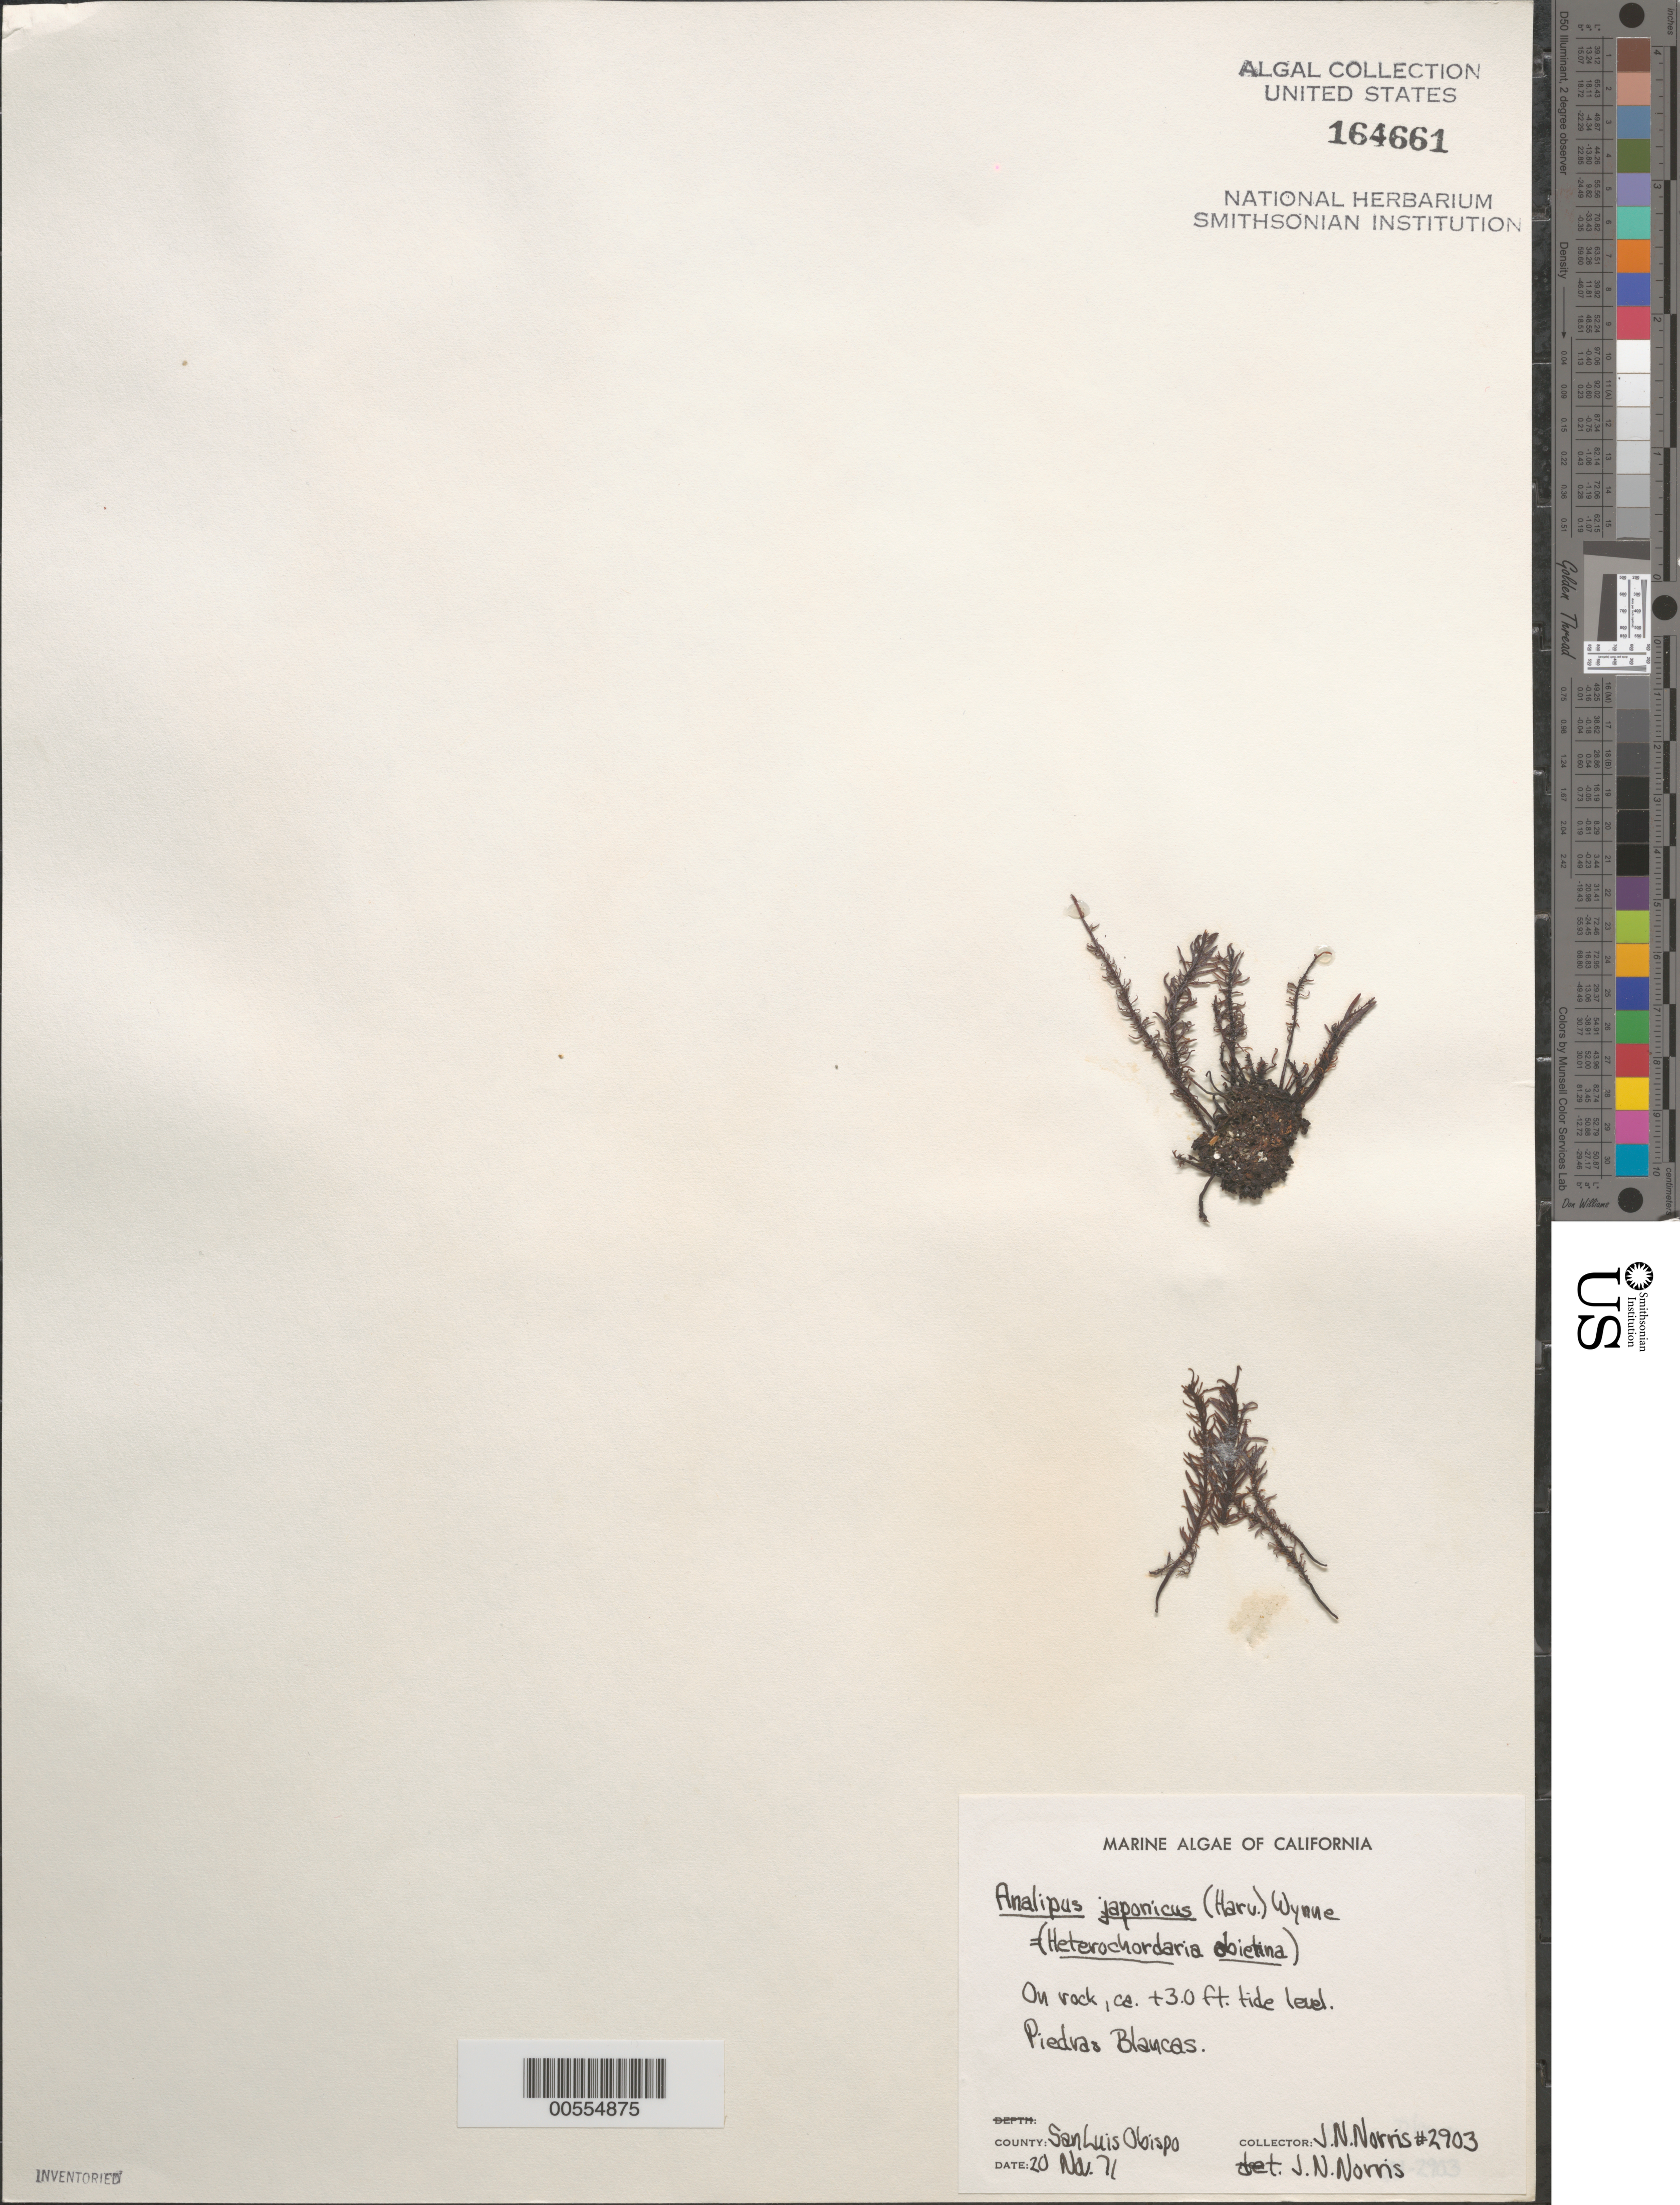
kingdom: Chromista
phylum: Ochrophyta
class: Phaeophyceae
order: Ectocarpales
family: Chordariaceae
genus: Analipus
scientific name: Analipus japonicus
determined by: Norris, James N.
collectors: J. N. Norris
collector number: JN-2903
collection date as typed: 20 Nov 1971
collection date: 1971-11-20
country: United States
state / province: California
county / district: San Luis Obispo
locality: Piedras Blancas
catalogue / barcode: US 164661